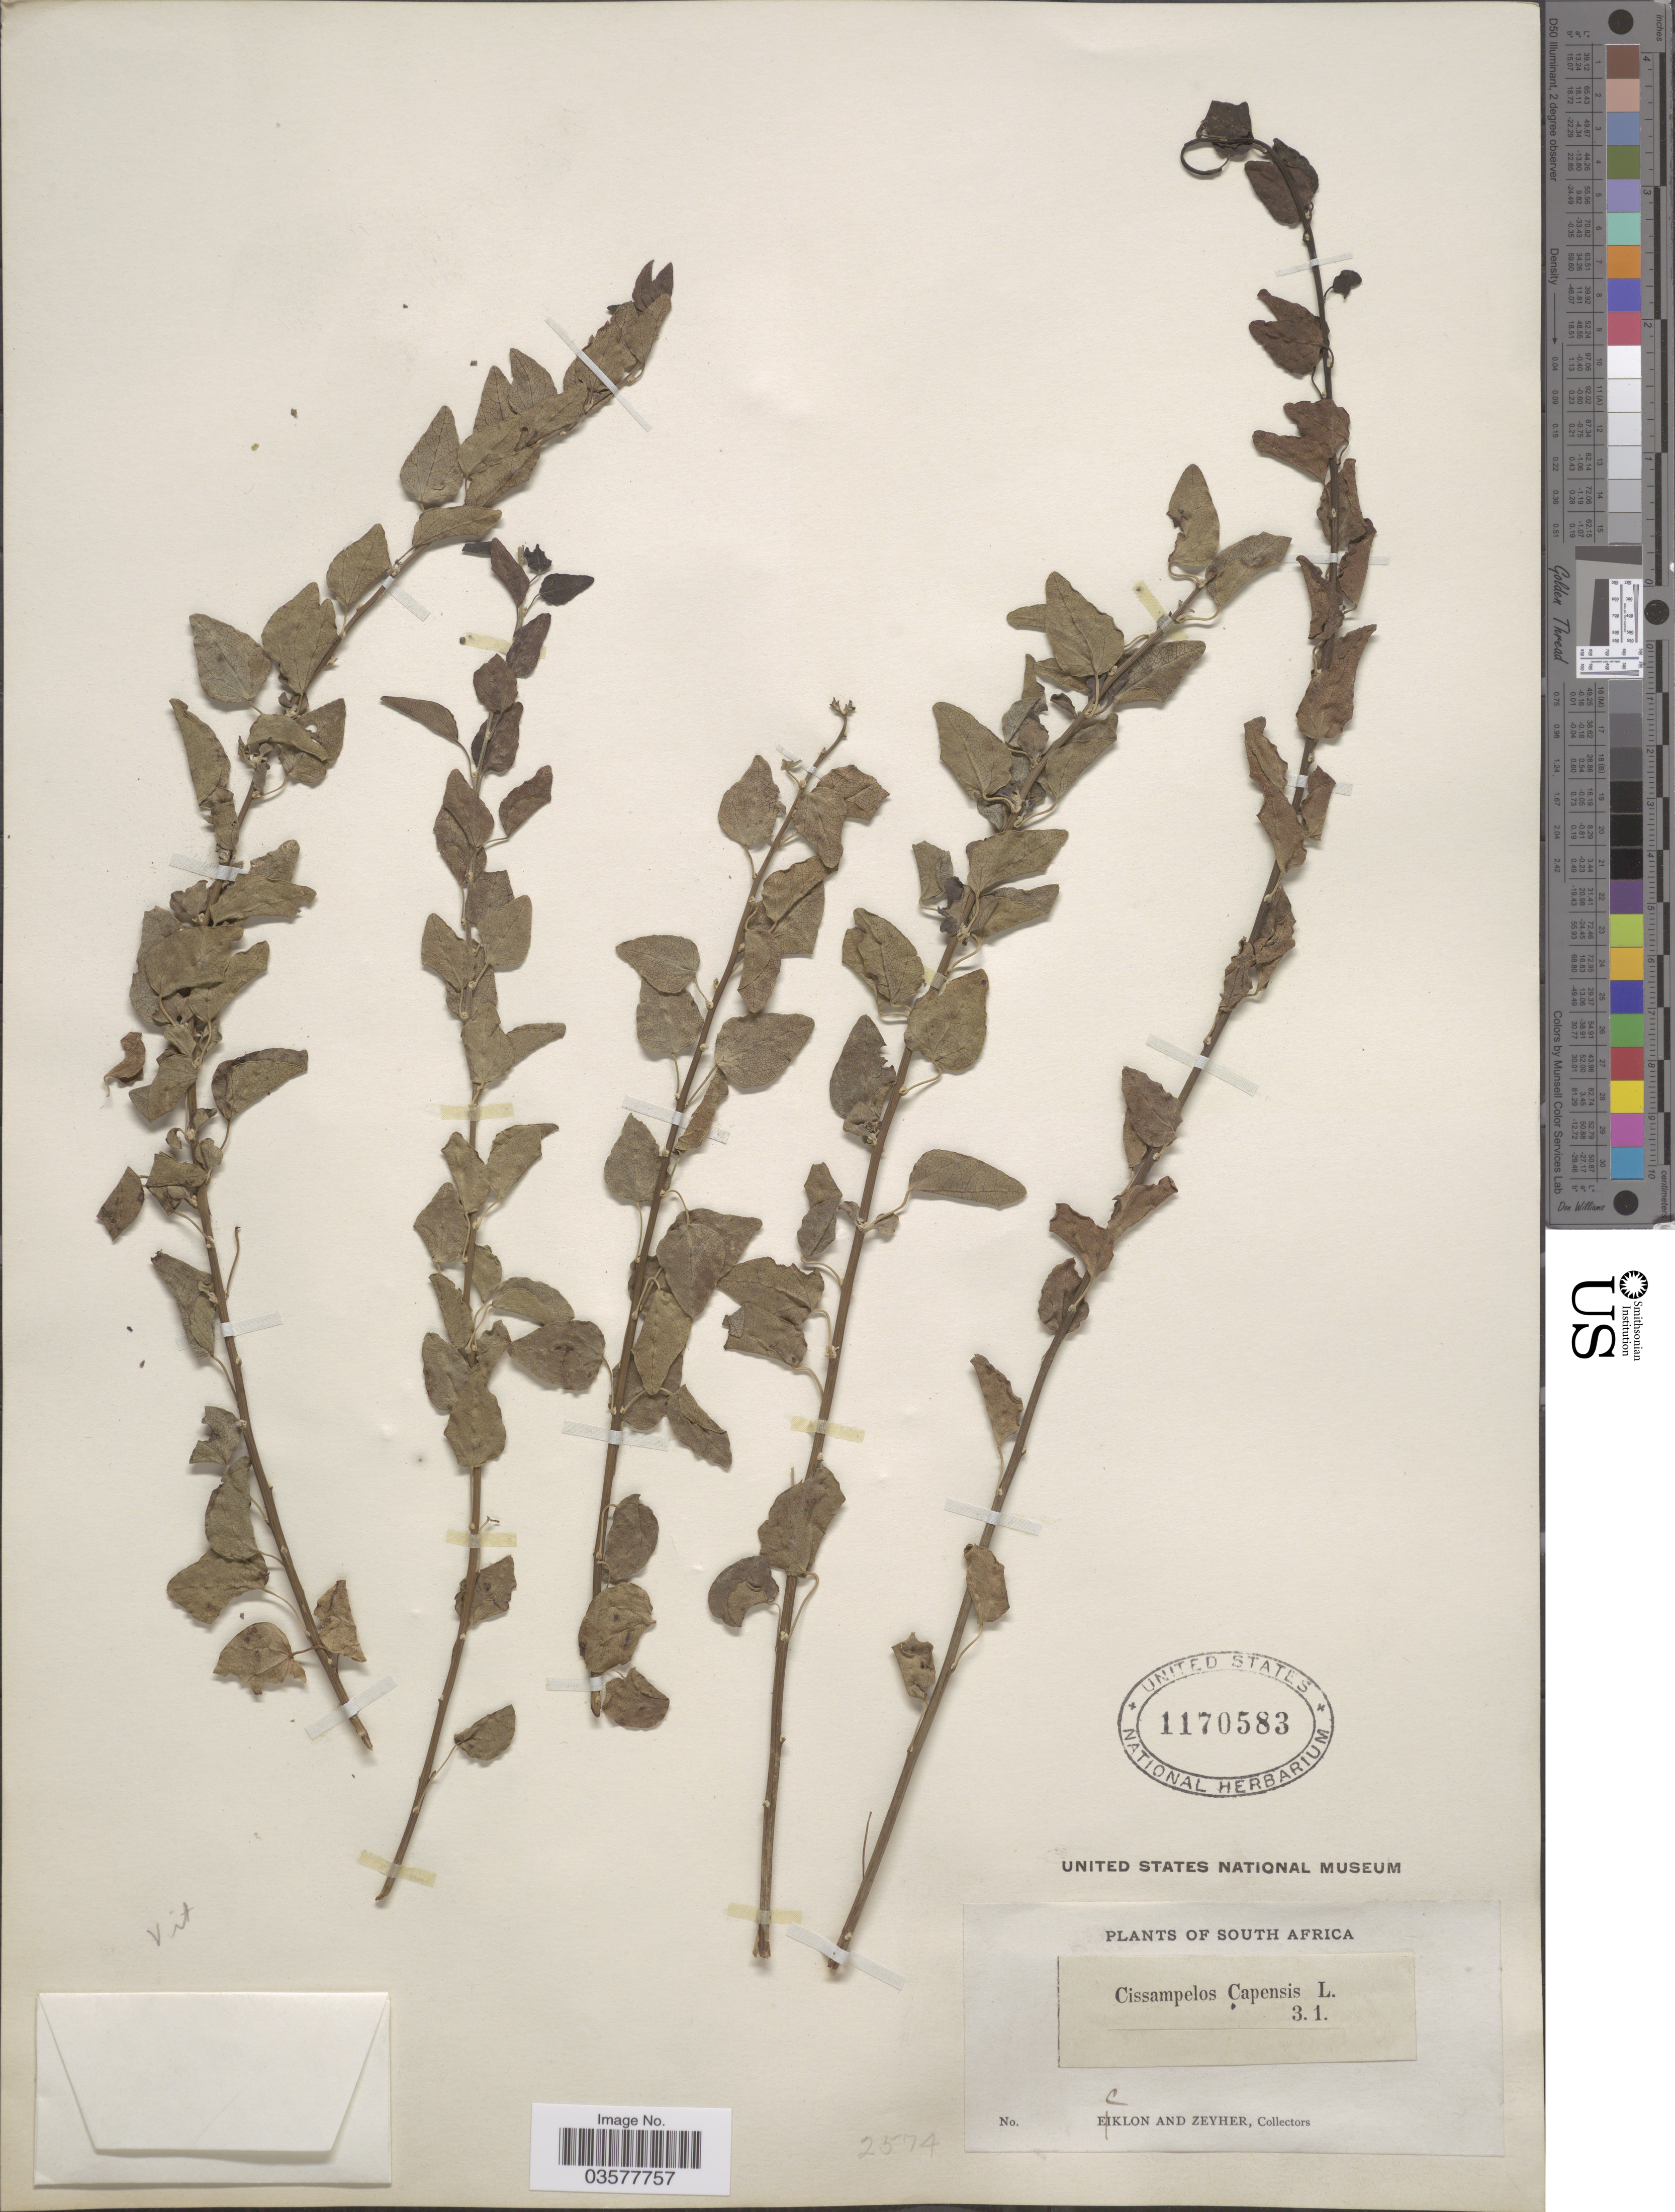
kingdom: Plantae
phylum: Tracheophyta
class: Magnoliopsida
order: Ranunculales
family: Menispermaceae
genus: Antizoma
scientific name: Antizoma capensis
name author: Diels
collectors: -. Ecklon & -. Zeyher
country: South Africa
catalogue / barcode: US 1170583